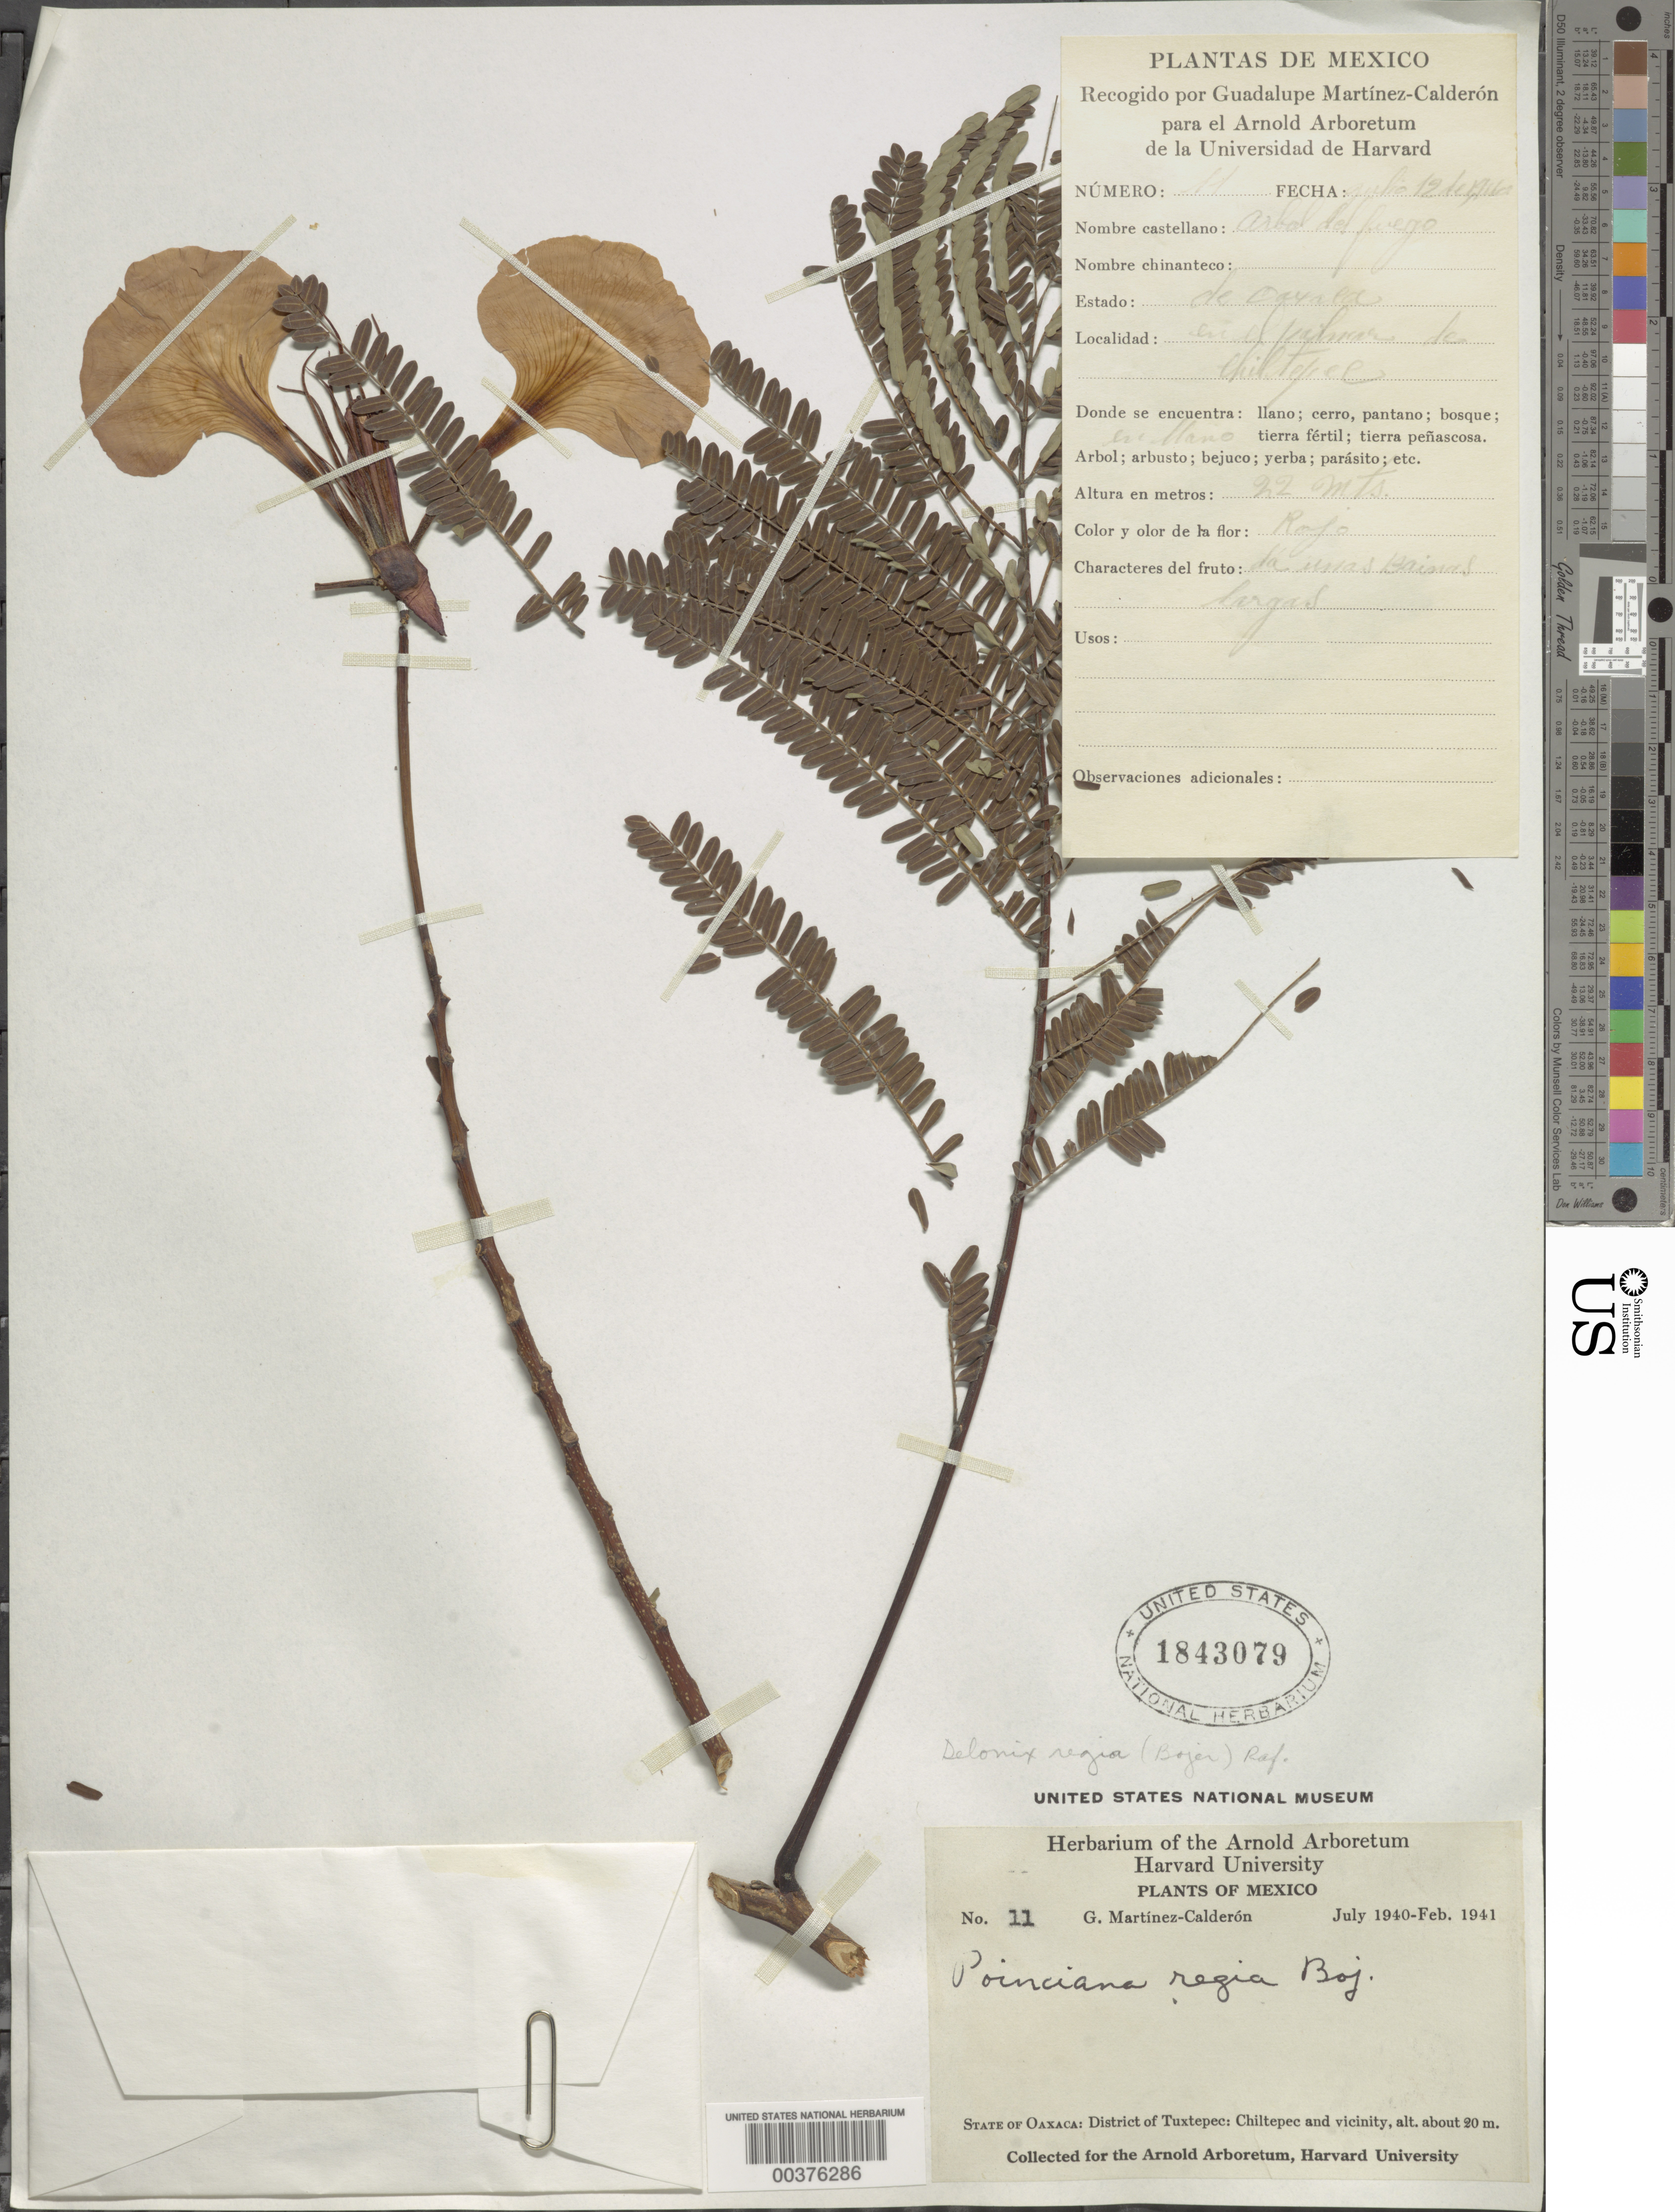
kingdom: Plantae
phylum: Tracheophyta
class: Magnoliopsida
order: Fabales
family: Fabaceae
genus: Delonix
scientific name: Delonix regia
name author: (Bojer ex Hook.) Raf.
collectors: G. Martínez Calderón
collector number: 11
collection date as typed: Jul 1940 to -- Feb 1941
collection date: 1940-07/1941-02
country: Mexico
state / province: Oaxaca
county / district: San Juan Bautista Tuxtepec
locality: Tuxtepec mun. (?), Chiltepec and vicinity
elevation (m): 20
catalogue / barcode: US 1843079